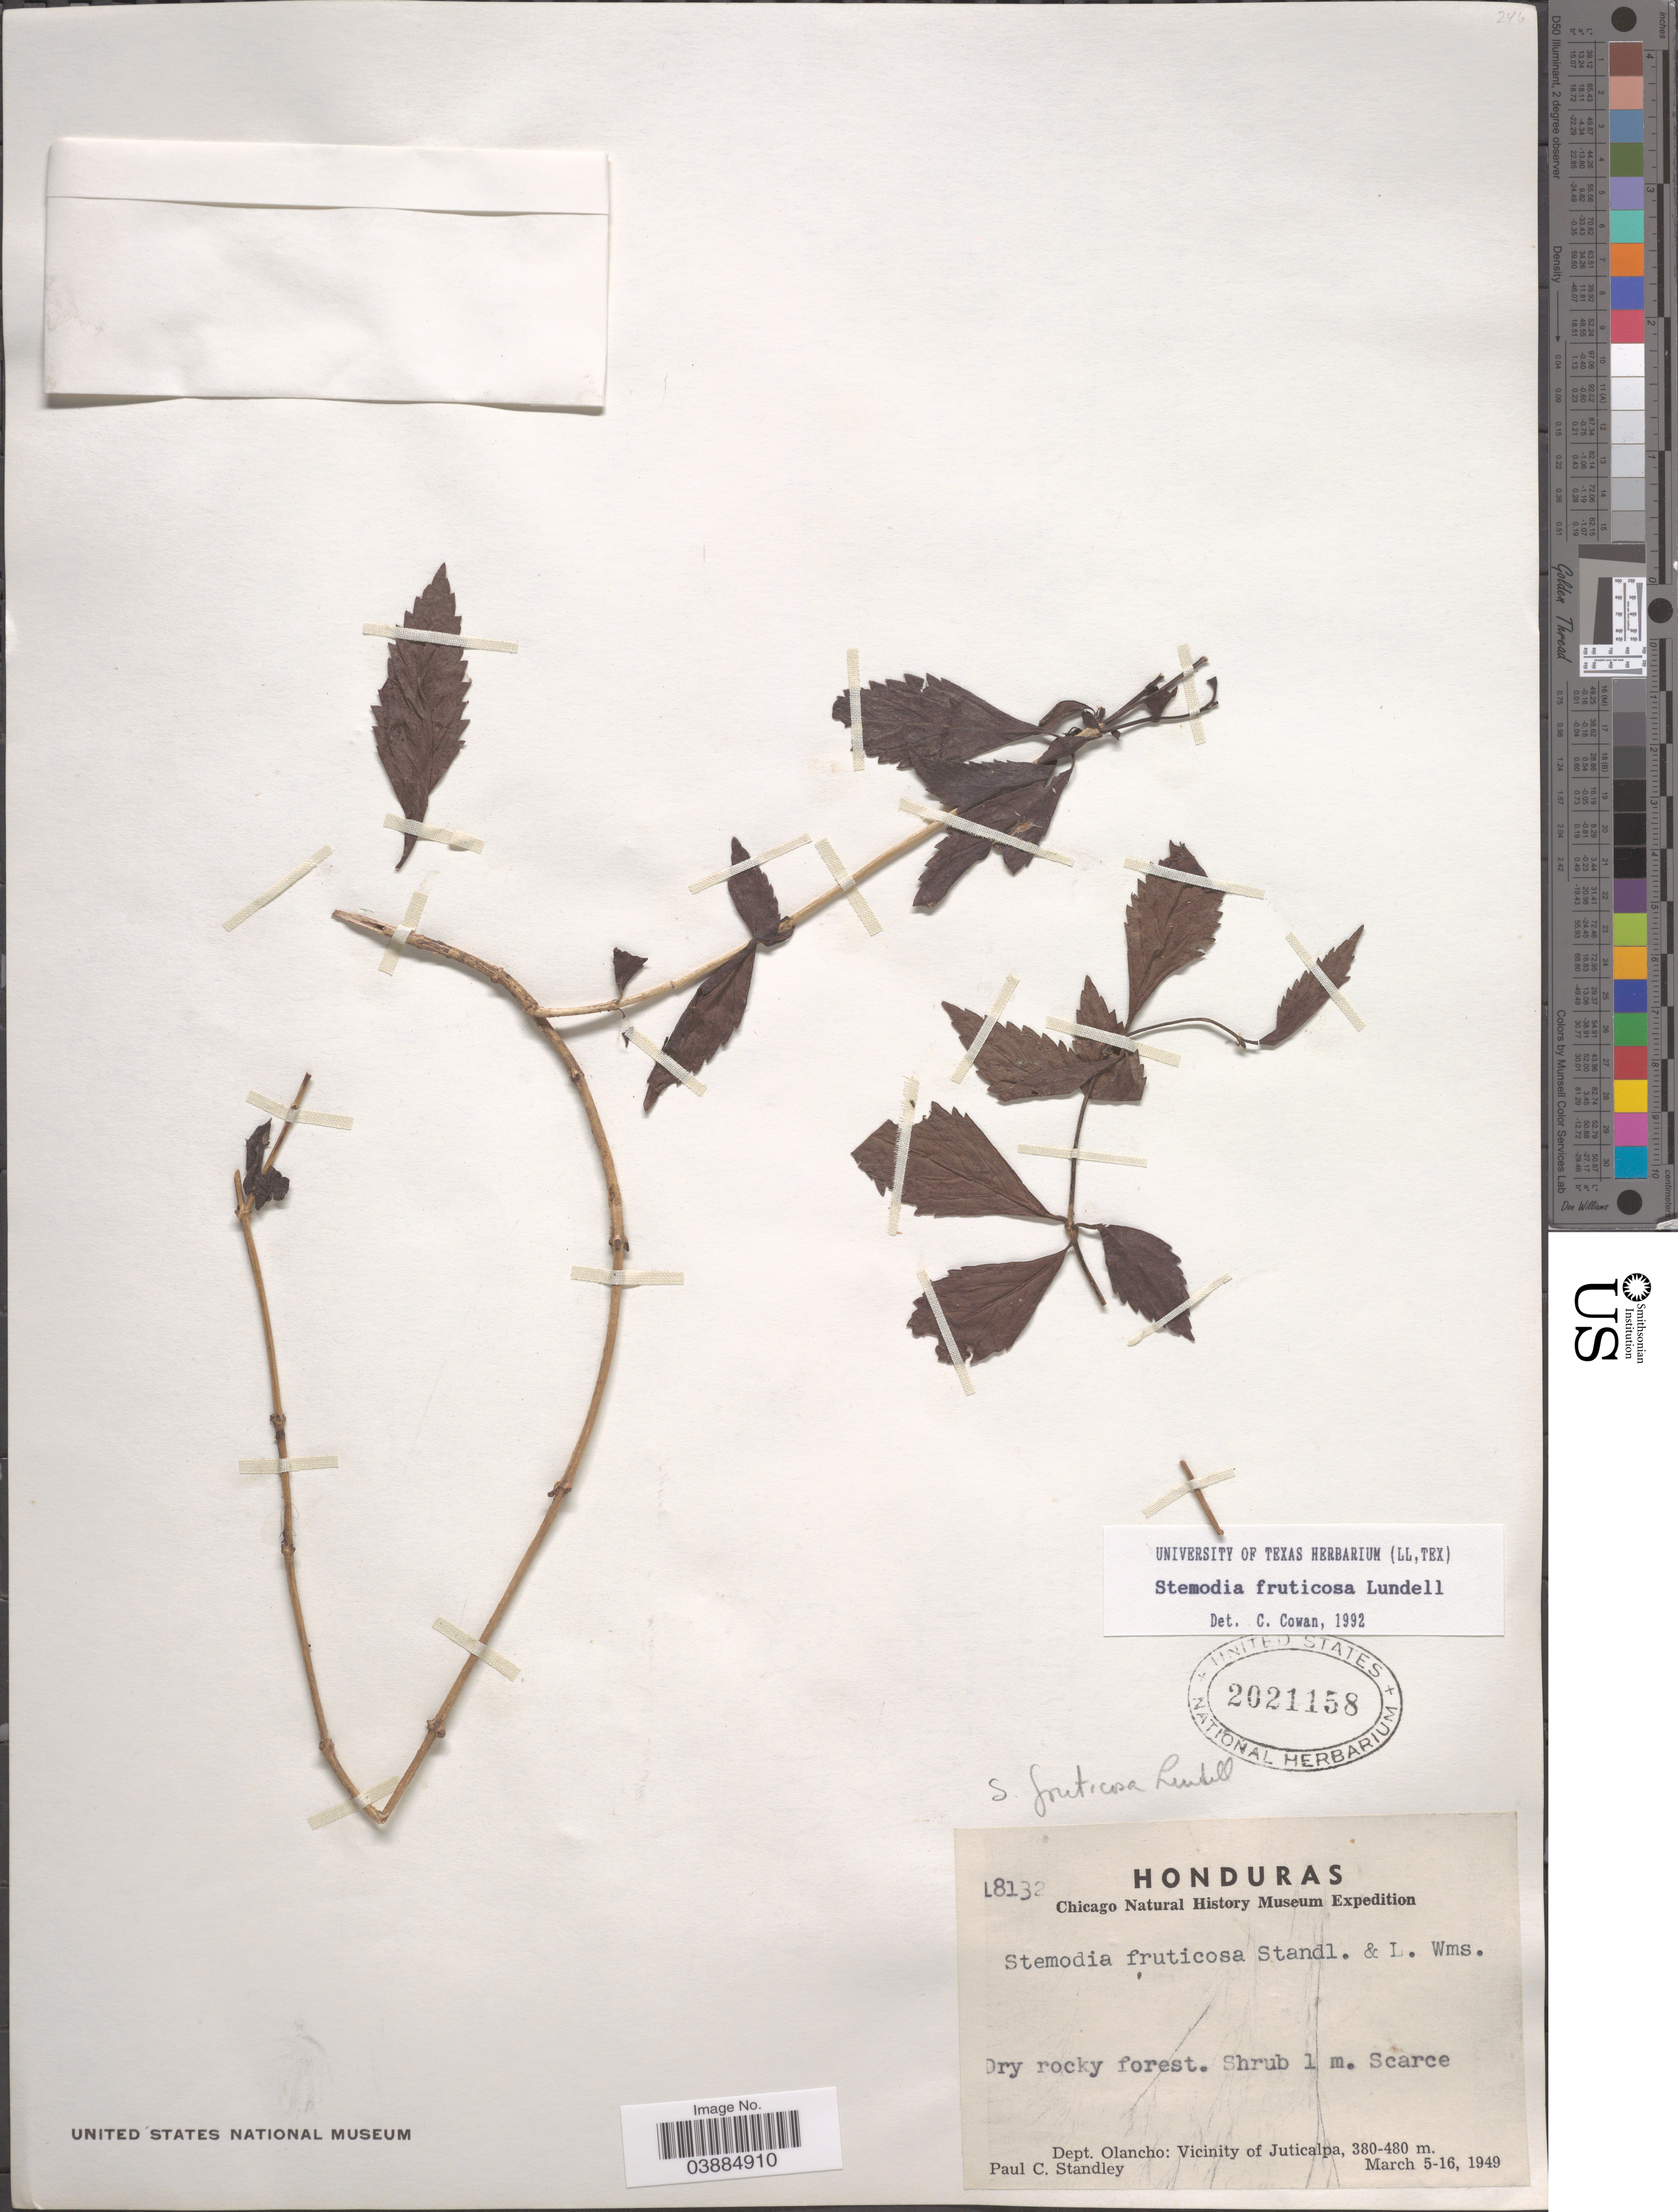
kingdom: Plantae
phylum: Tracheophyta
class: Magnoliopsida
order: Lamiales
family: Plantaginaceae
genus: Stemodia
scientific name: Stemodia fruticosa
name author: Lundell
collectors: P. C. Standley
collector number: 18132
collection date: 1949-03-05/1949-03-16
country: Honduras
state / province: Olancho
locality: Dept. Olancho: Vicinity of Juticalpa.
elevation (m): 380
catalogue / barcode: US 2021158